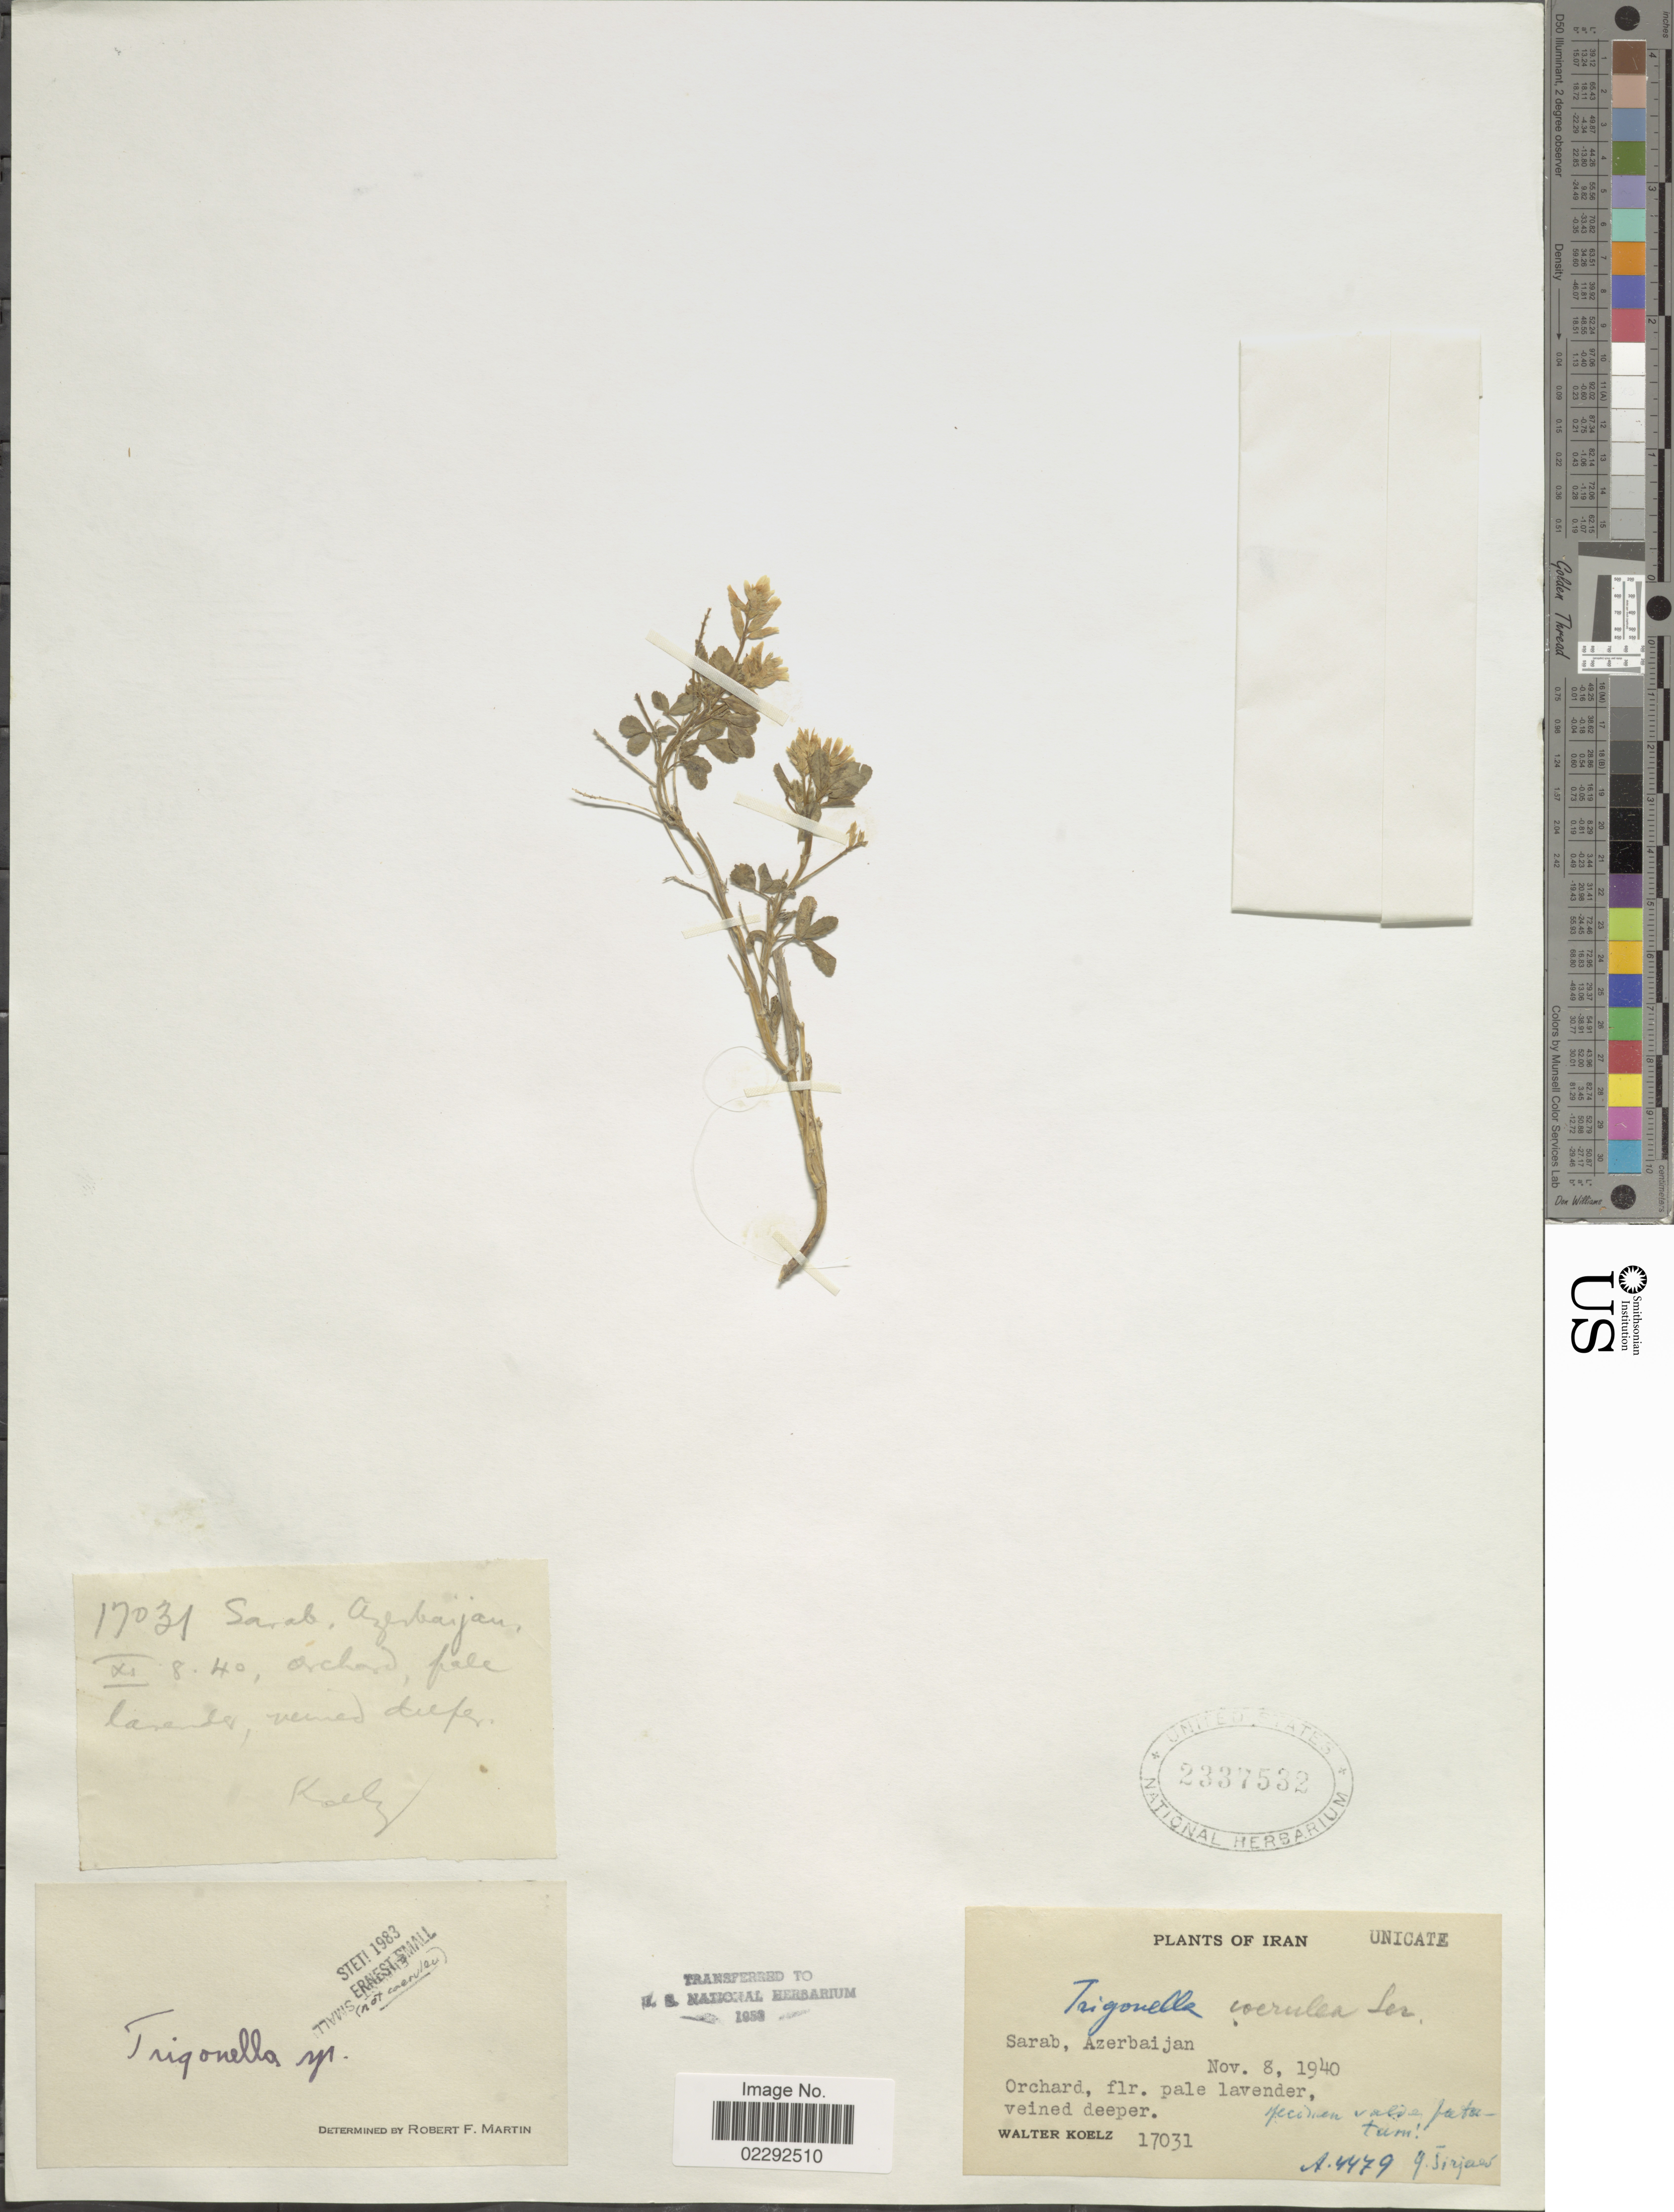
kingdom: Plantae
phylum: Tracheophyta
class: Magnoliopsida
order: Fabales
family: Fabaceae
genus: Trigonella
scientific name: Trigonella caerulea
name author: (L.) Ser.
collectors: W. N. Koelz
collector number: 17031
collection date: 1940-11-08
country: Iran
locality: Sarab, Azerbaijan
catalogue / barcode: US 2337532